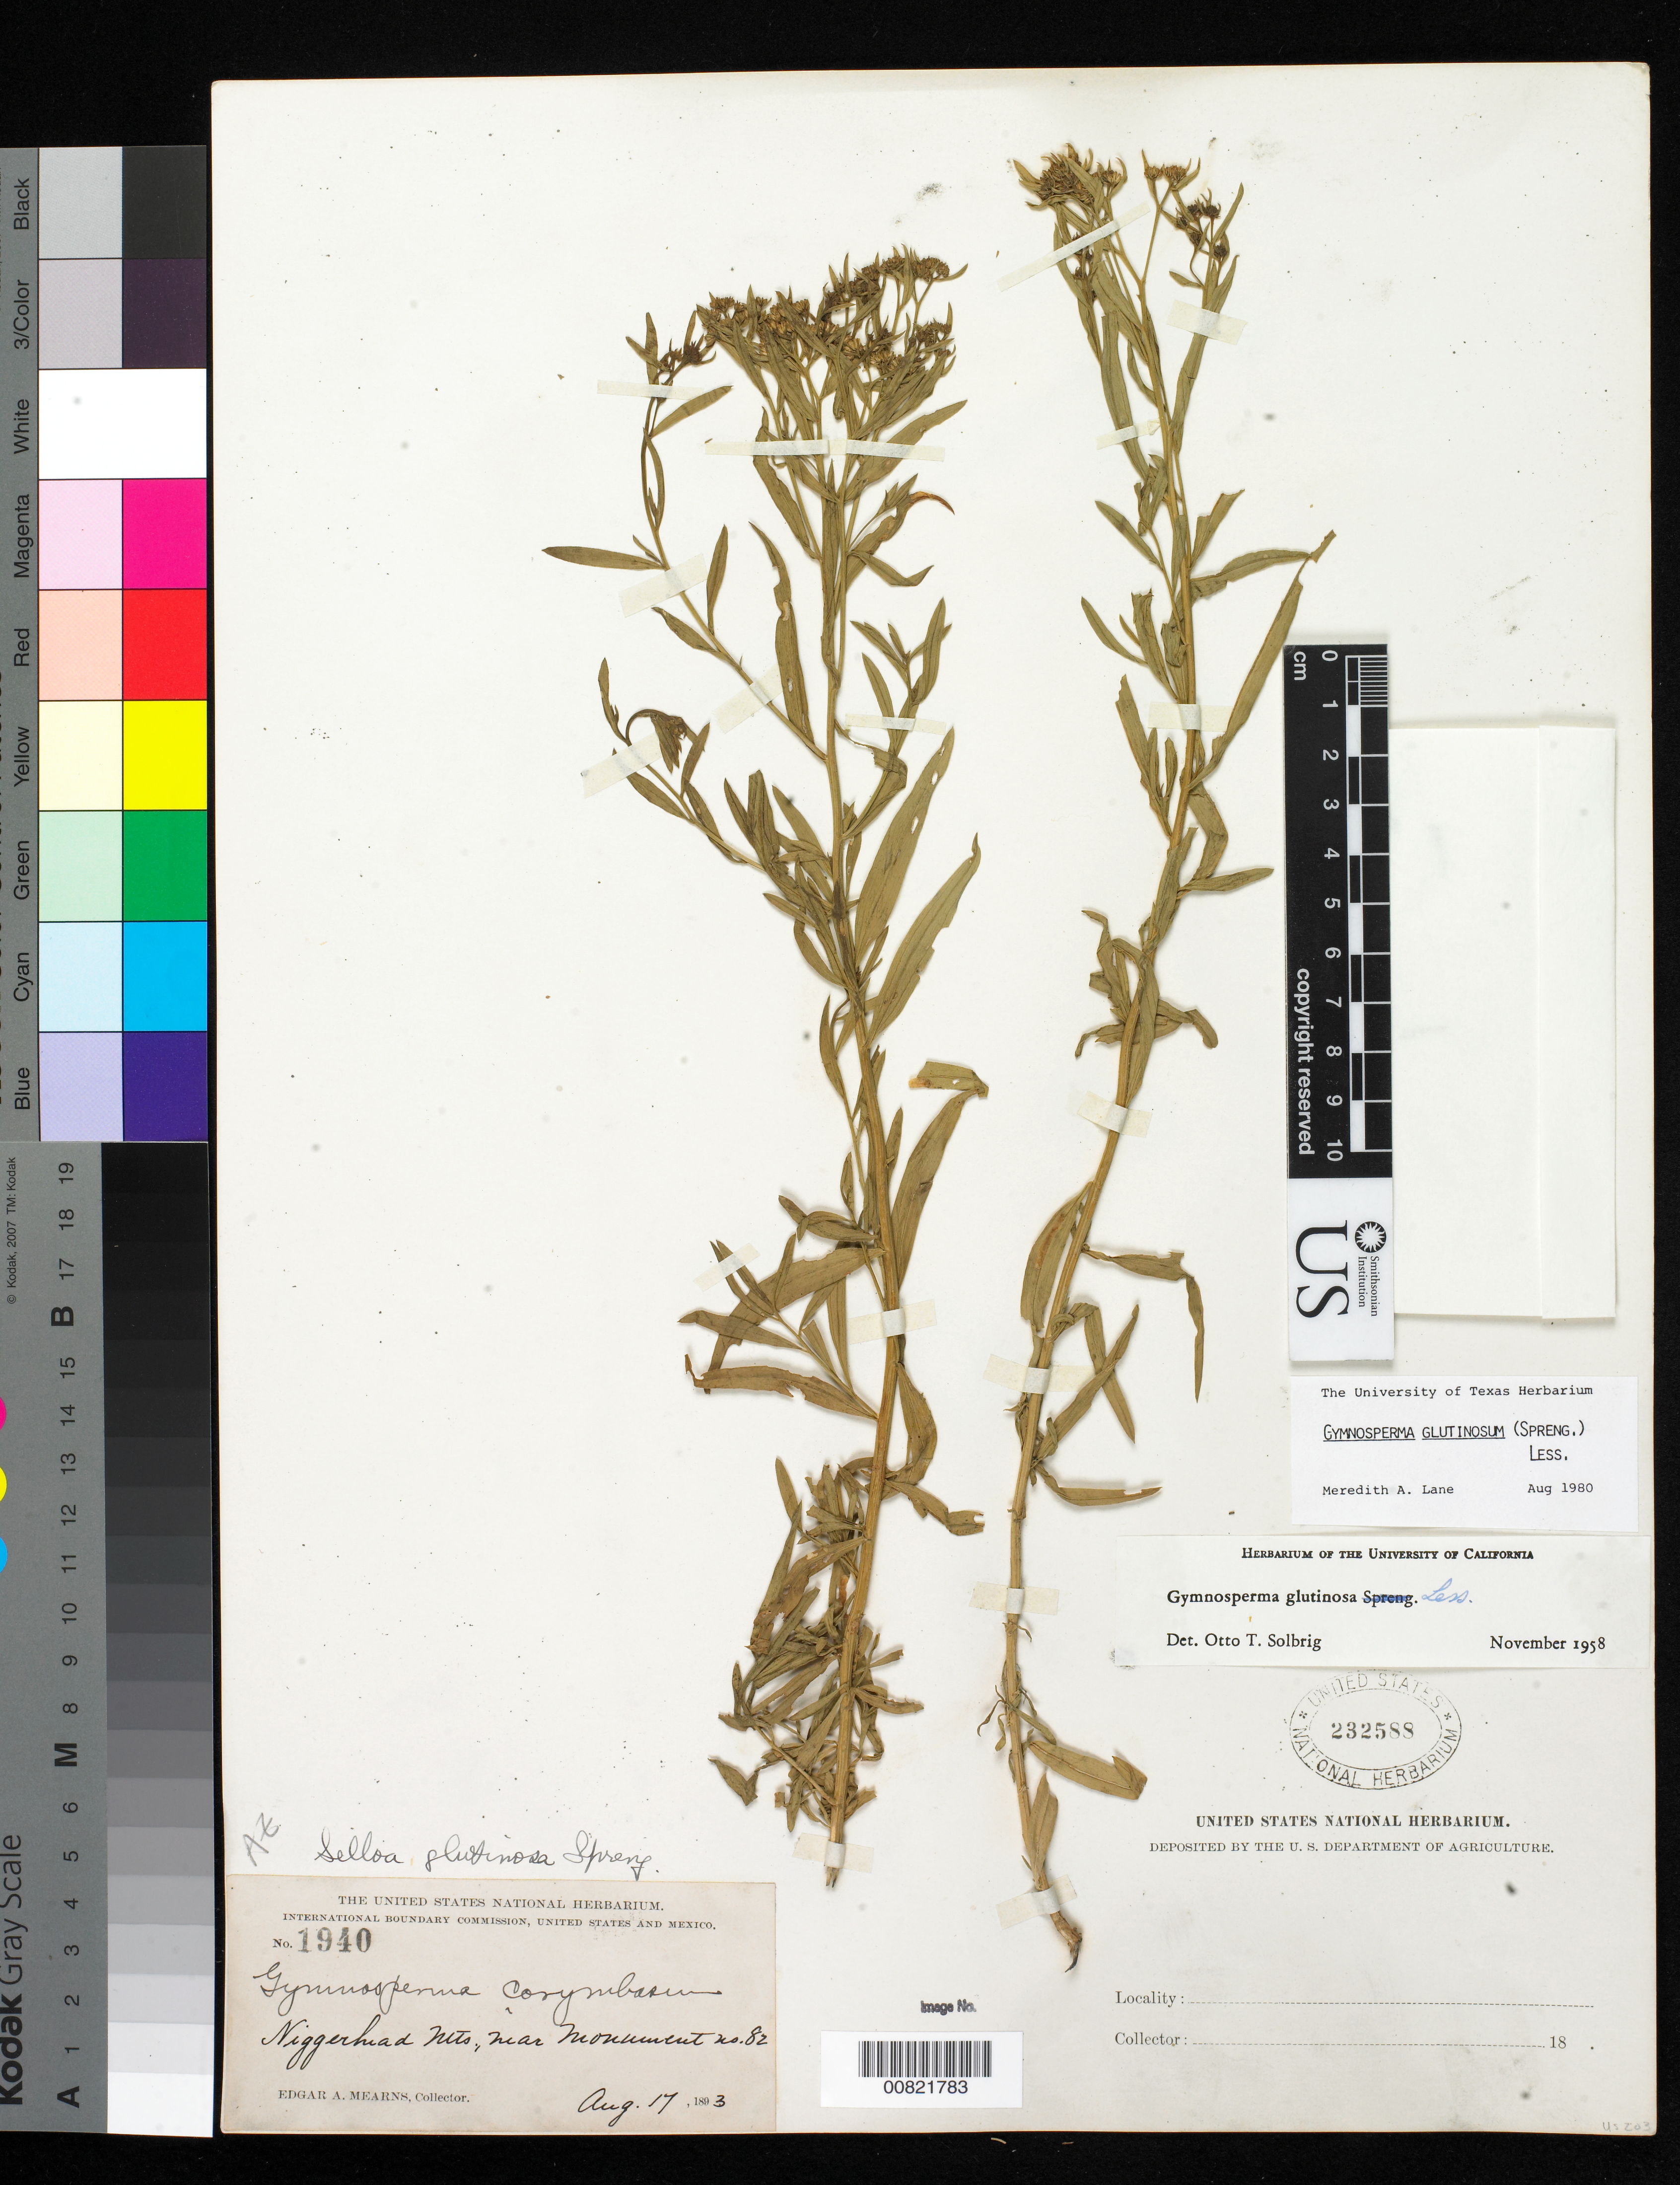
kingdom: Plantae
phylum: Tracheophyta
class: Magnoliopsida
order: Asterales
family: Asteraceae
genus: Gymnosperma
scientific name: Gymnosperma glutinosum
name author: (Spreng.) Less.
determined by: Lane, M. A.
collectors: E. A. Mearns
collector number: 1940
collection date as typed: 17 Aug 1893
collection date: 1893-08-17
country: United States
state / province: Arizona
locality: Niggerhead Mts., near monument no. 82.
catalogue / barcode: US 232588